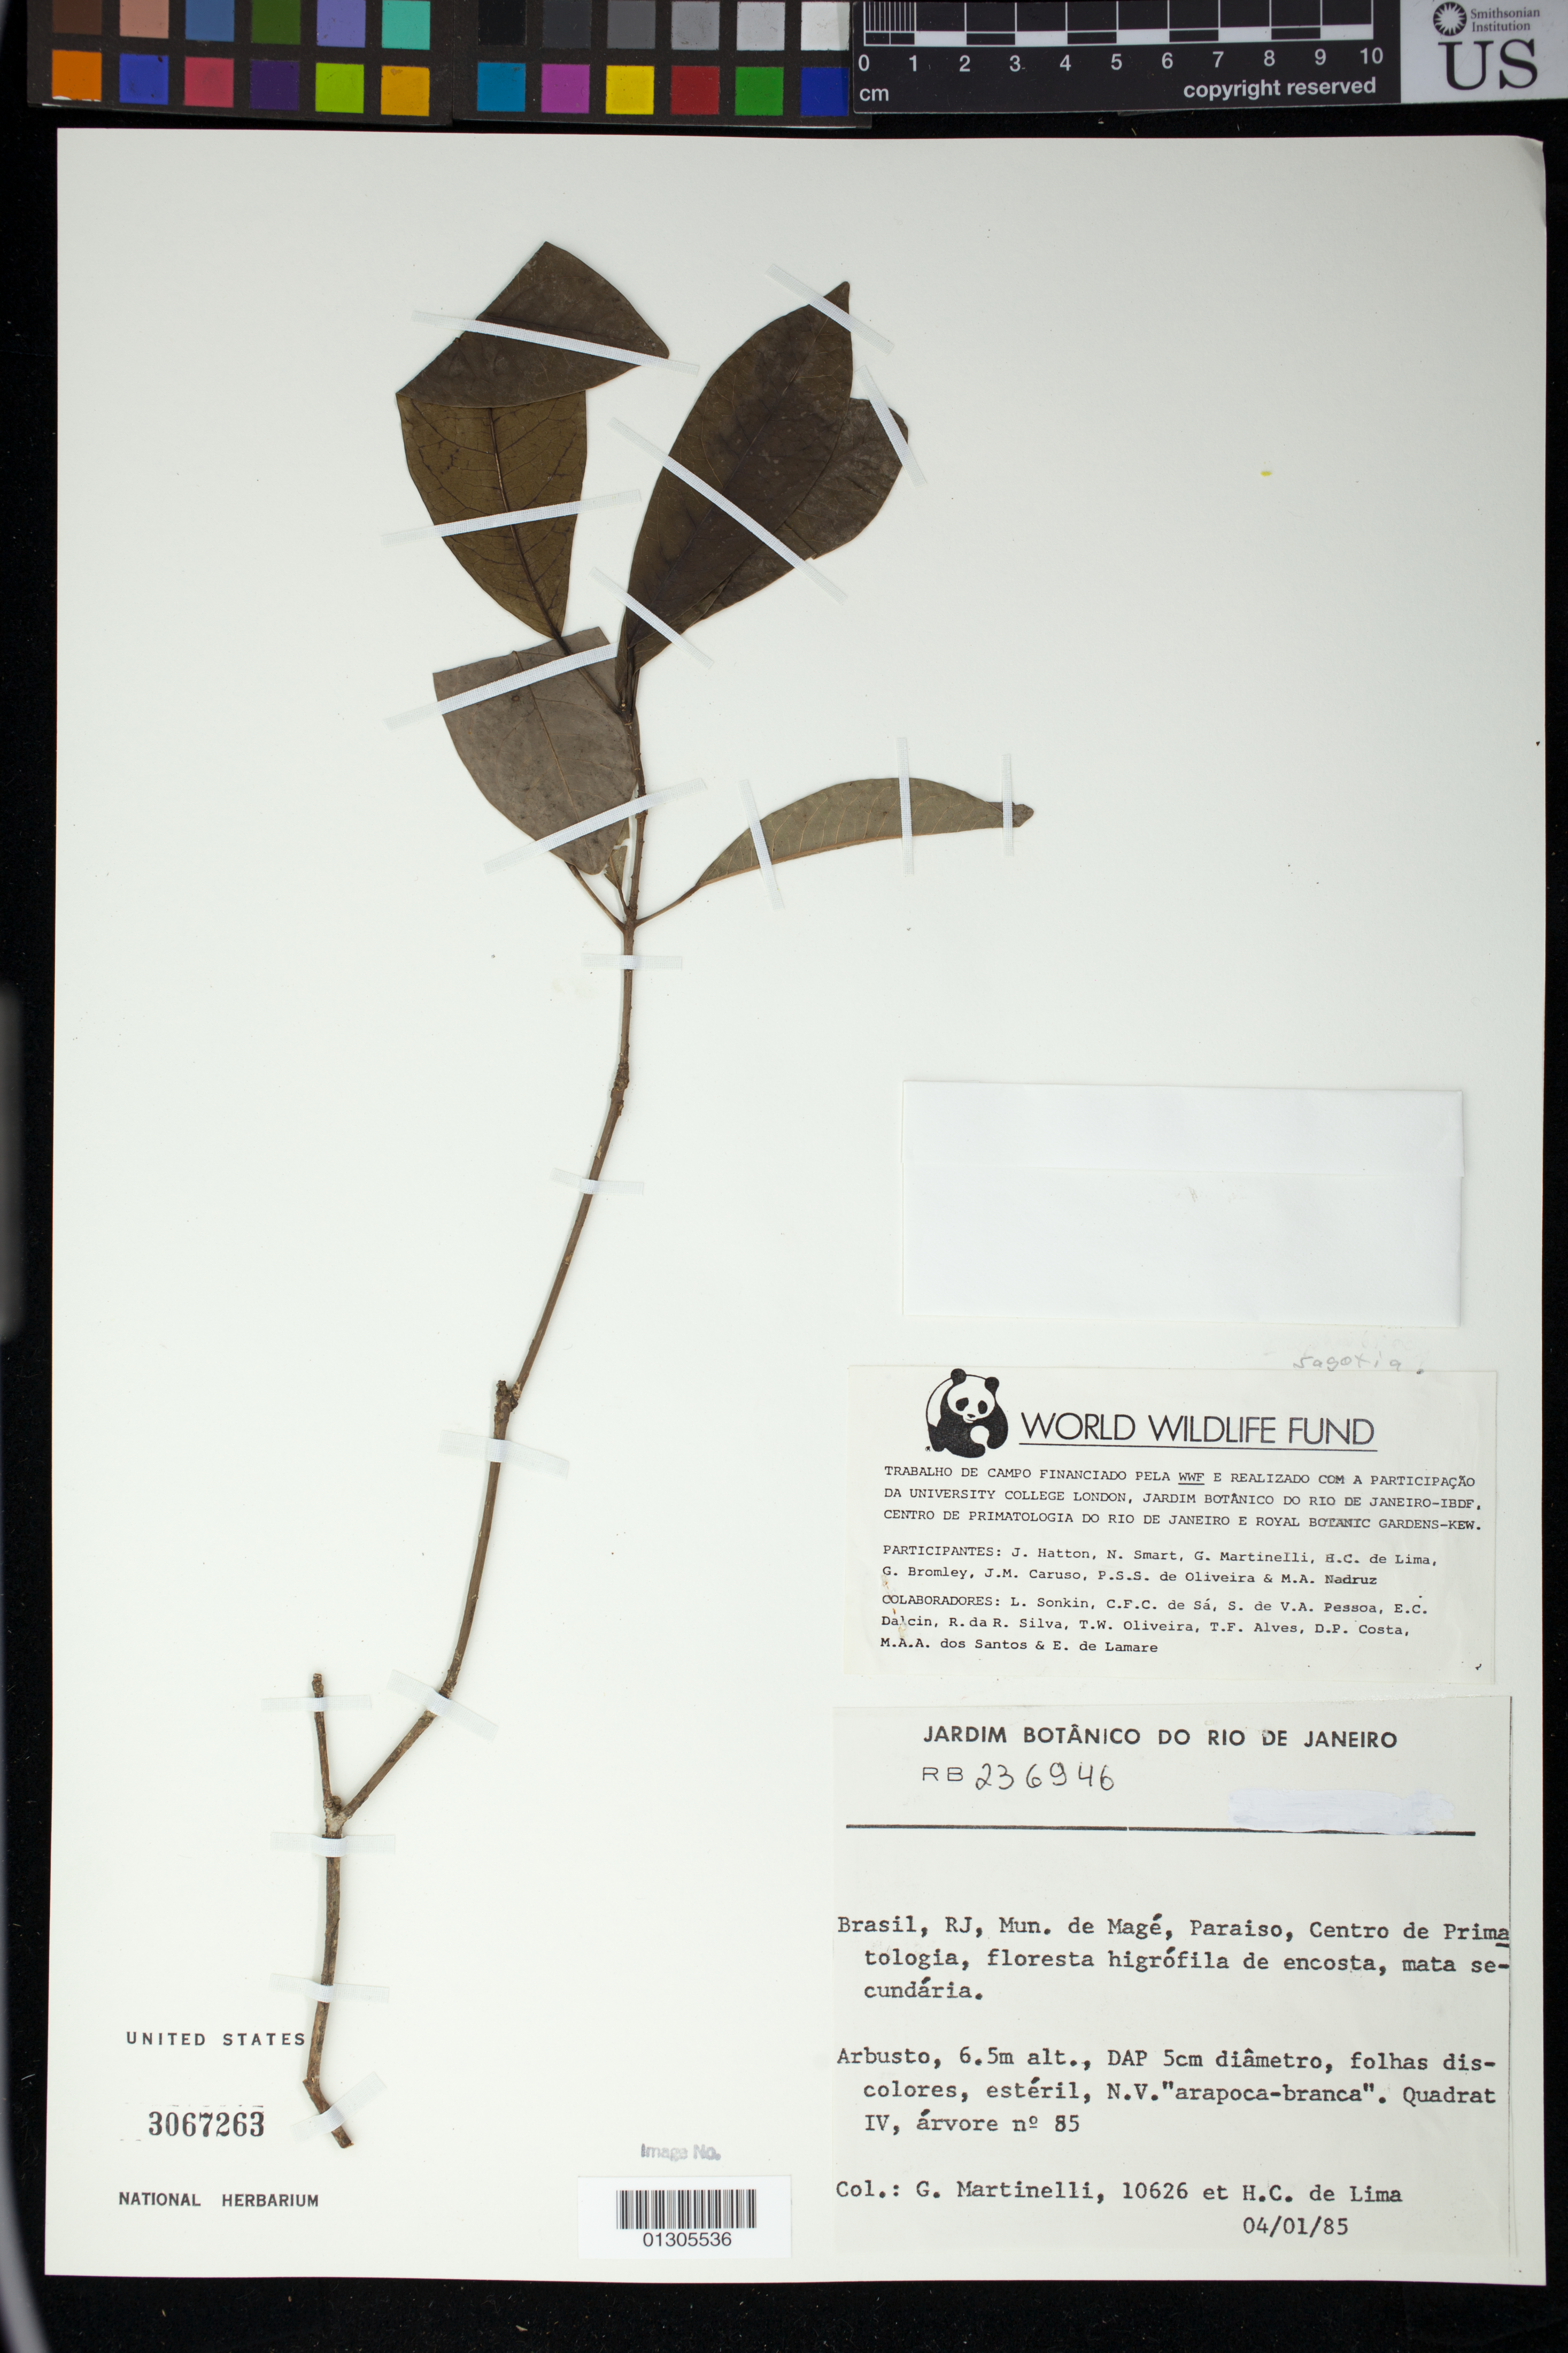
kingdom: Plantae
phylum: Tracheophyta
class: Magnoliopsida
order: Malpighiales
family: Euphorbiaceae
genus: Sagotia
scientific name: Sagotia racemosa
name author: Baill.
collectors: G. Martinelli & H. C. Lima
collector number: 10626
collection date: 1985-04-01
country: Brazil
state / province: Rio de Janeiro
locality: RJ, Mun. de Mage, Paraiso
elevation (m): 6.5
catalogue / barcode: US 3067263